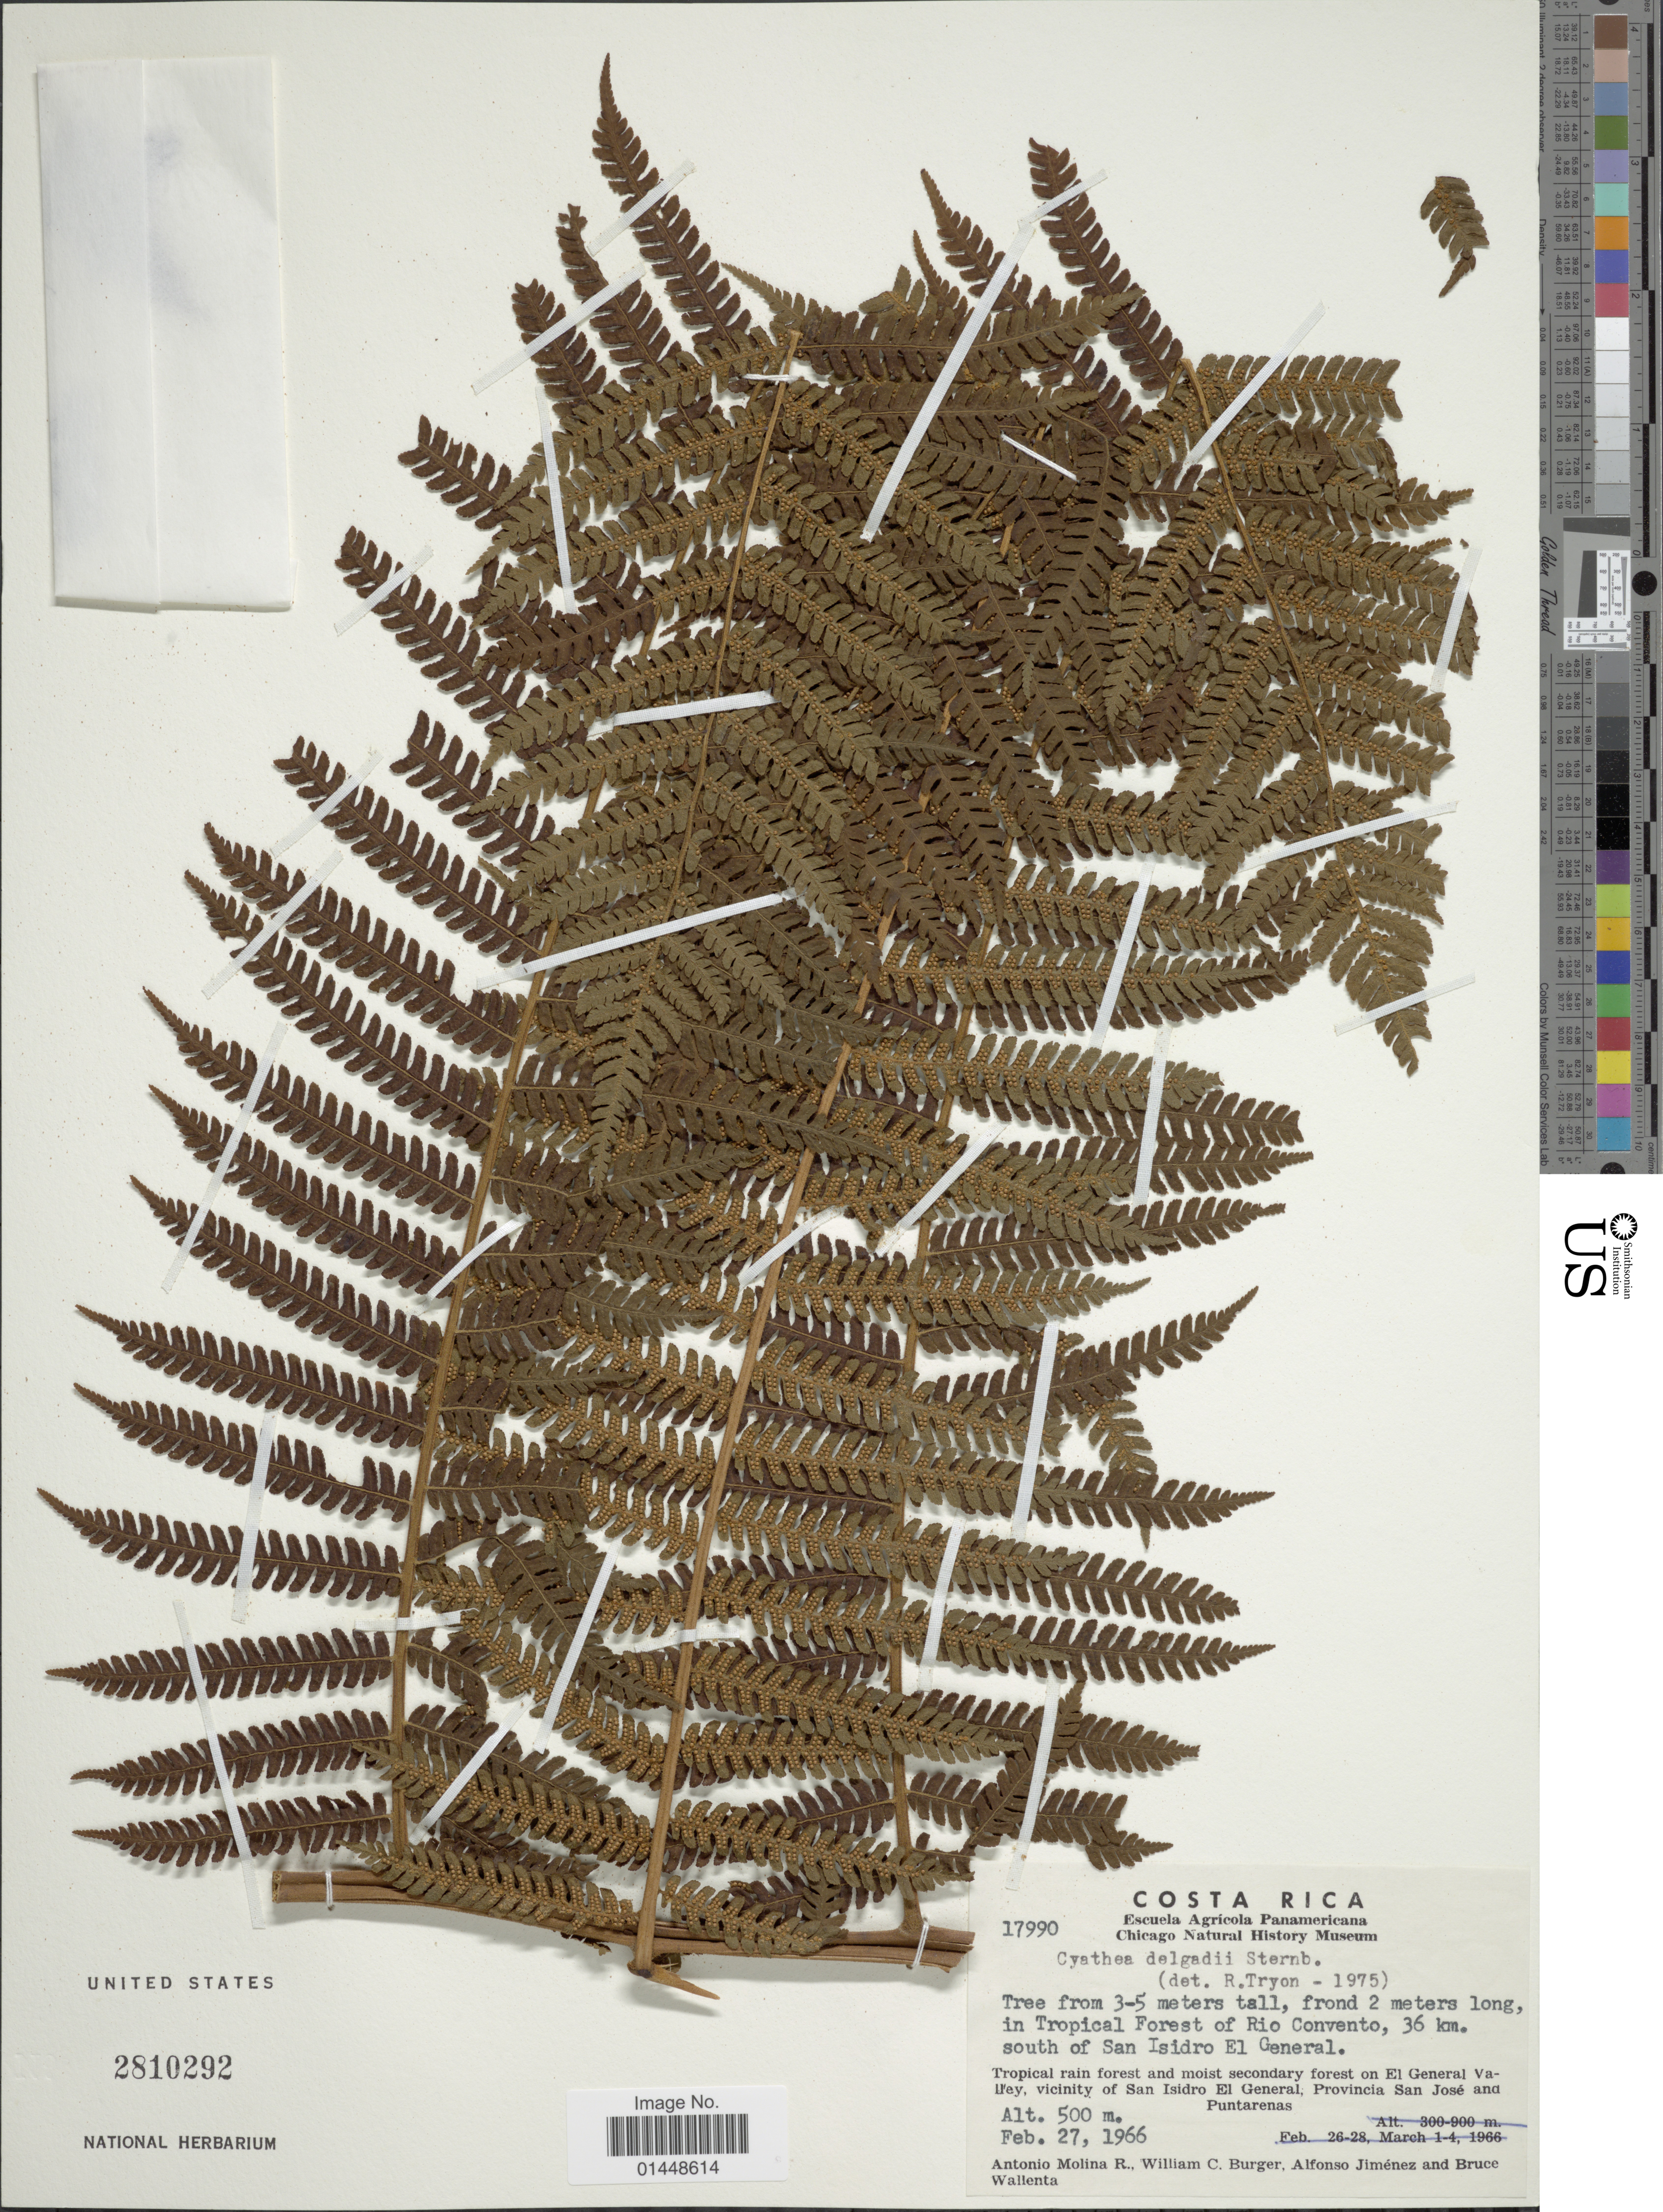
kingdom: Plantae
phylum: Tracheophyta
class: Polypodiopsida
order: Cyatheales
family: Cyatheaceae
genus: Cyathea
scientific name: Cyathea delgadii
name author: Pohl ex Sternb.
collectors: A. Molina R., W. Burger, A. Jiménez & B. Wallenta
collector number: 17990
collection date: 1966-02-27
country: Costa Rica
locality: In Tropical Forest of Rio Convento, 36 km. south of San Isidro El General. Tropical rain forest and moist secondary forest on El General Valley, vicinity of San Isidro El General, Provincia San José and Puntarenas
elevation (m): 500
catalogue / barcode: US 2810292